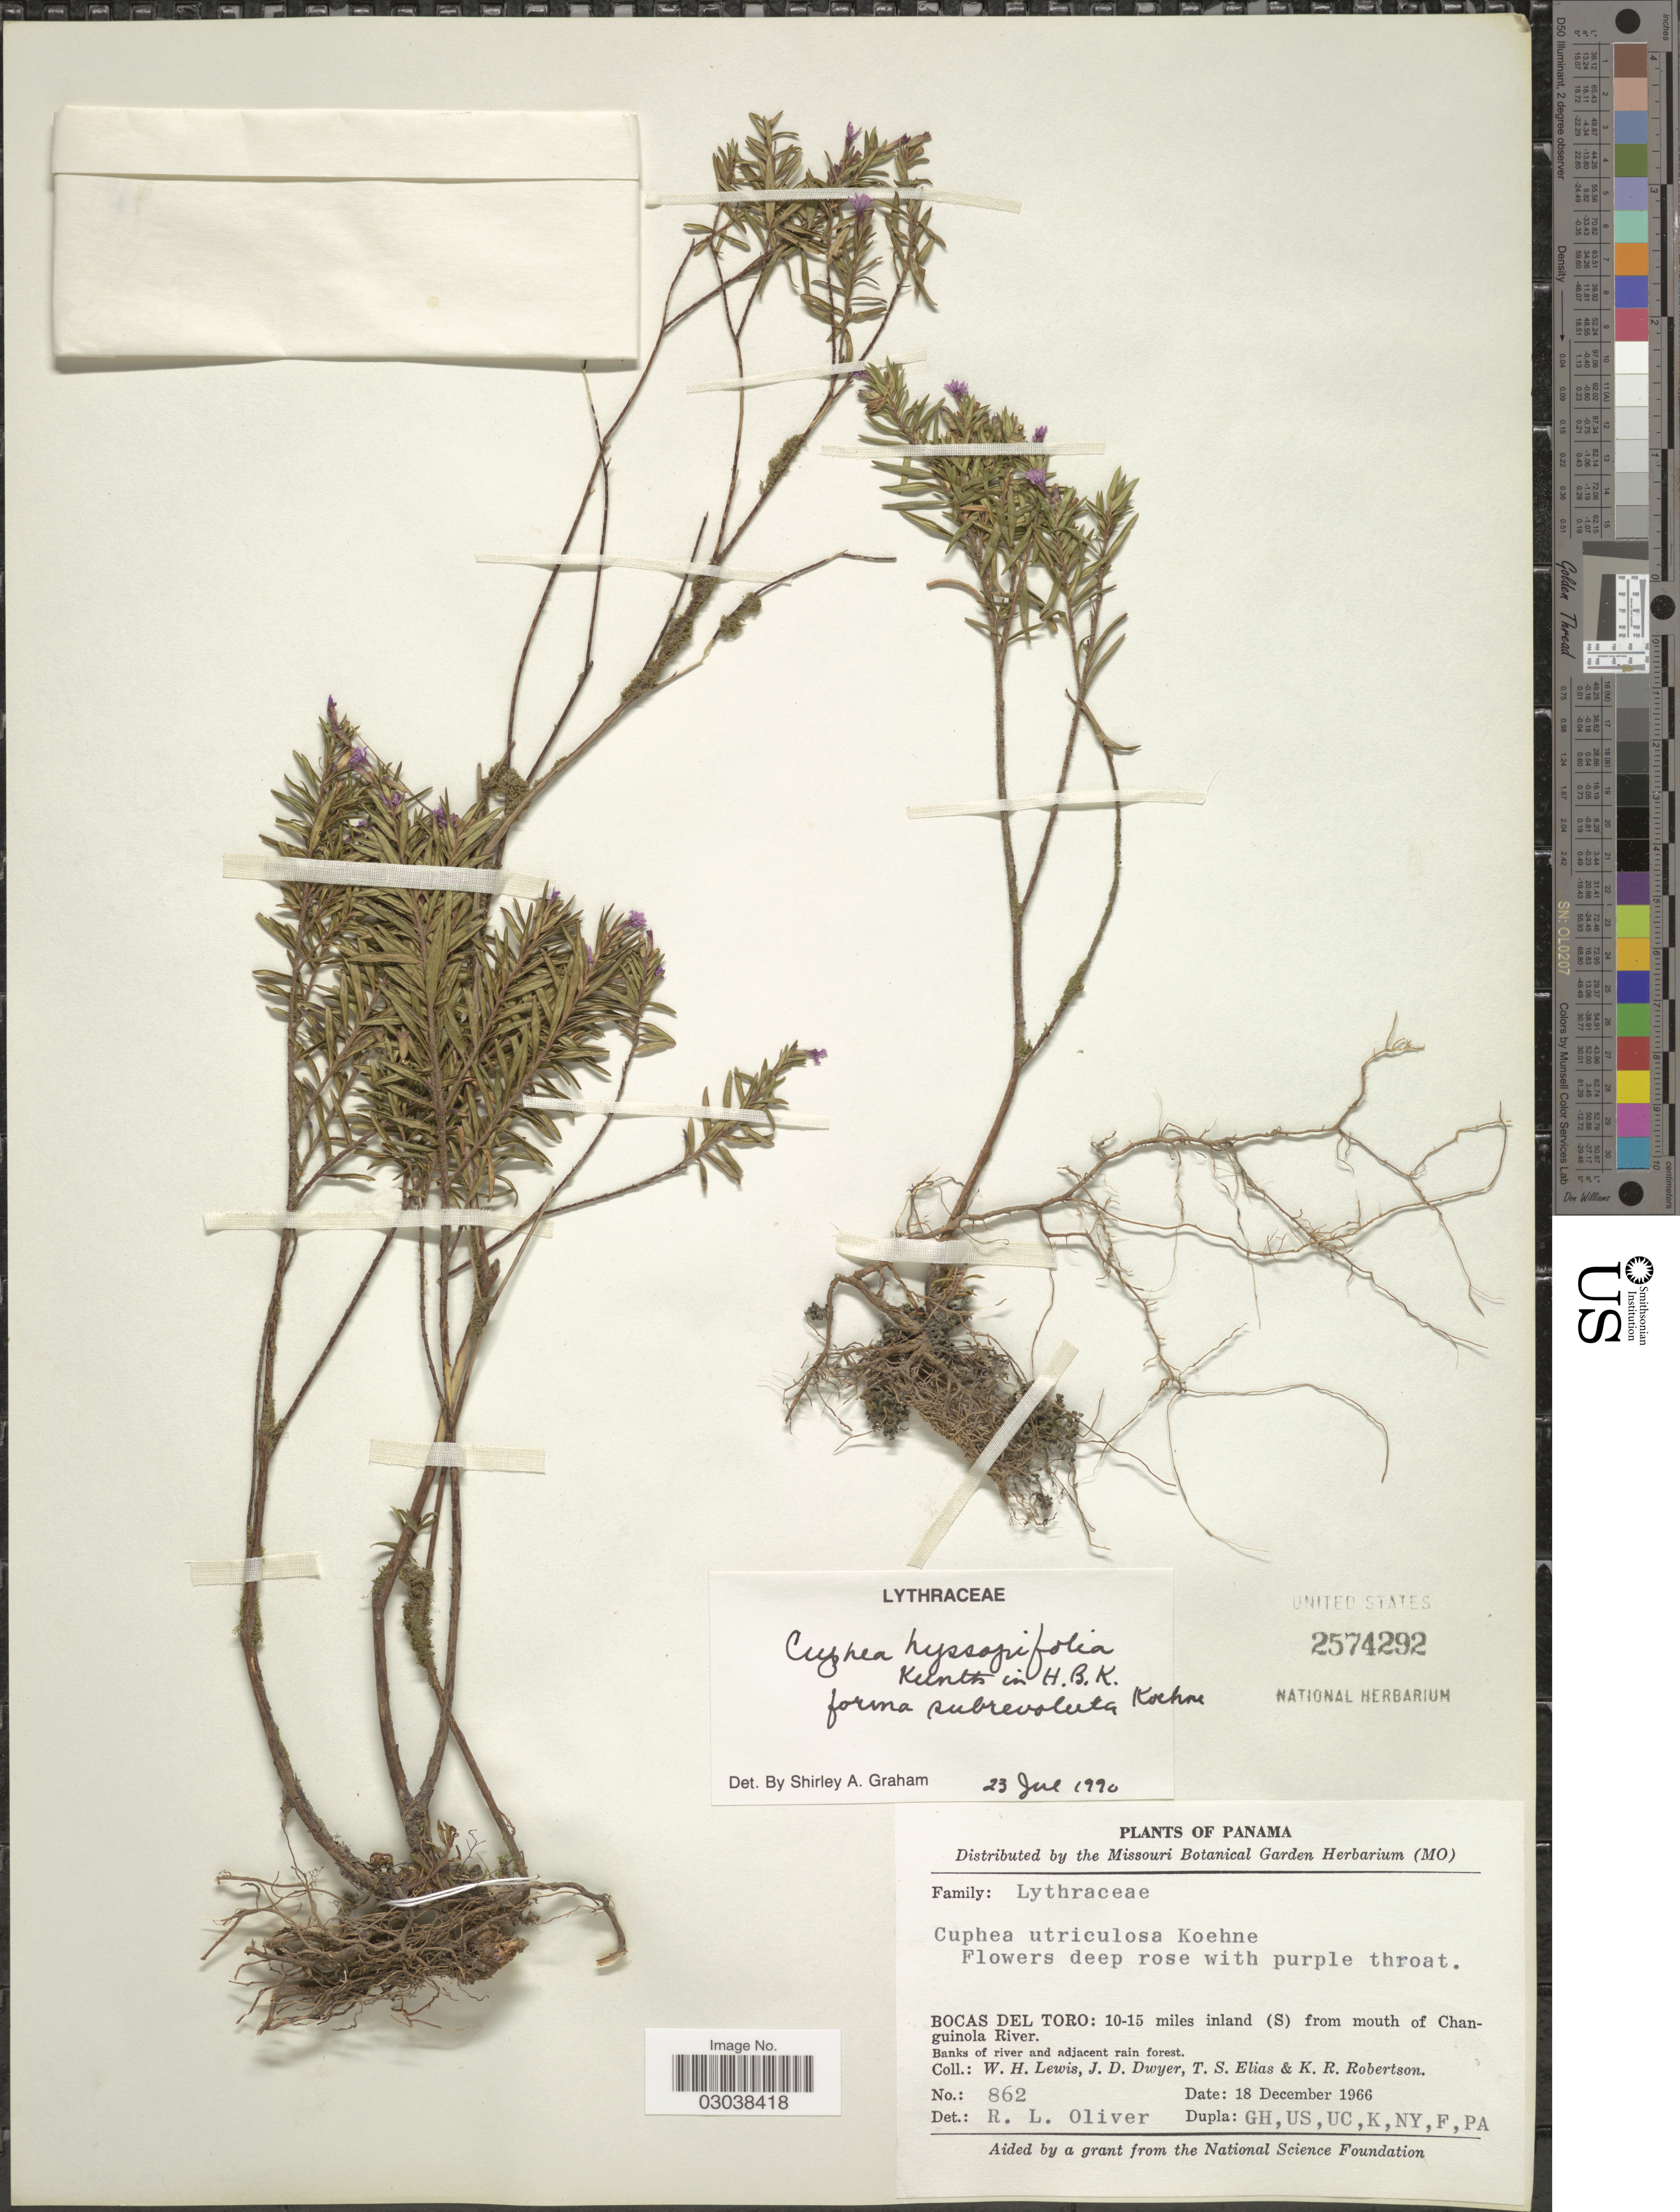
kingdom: Plantae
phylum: Tracheophyta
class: Magnoliopsida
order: Myrtales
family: Lythraceae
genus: Cuphea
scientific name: Cuphea hyssopifolia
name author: Kunth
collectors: W. H. Lewis, J. D. Dwyer, T. S. Elias & K. Robertson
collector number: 862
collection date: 1966-12-18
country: Panama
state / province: Bocas del Toro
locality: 10-15 miles inland (S) from mouth of Changuinola River.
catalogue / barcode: US 2574292